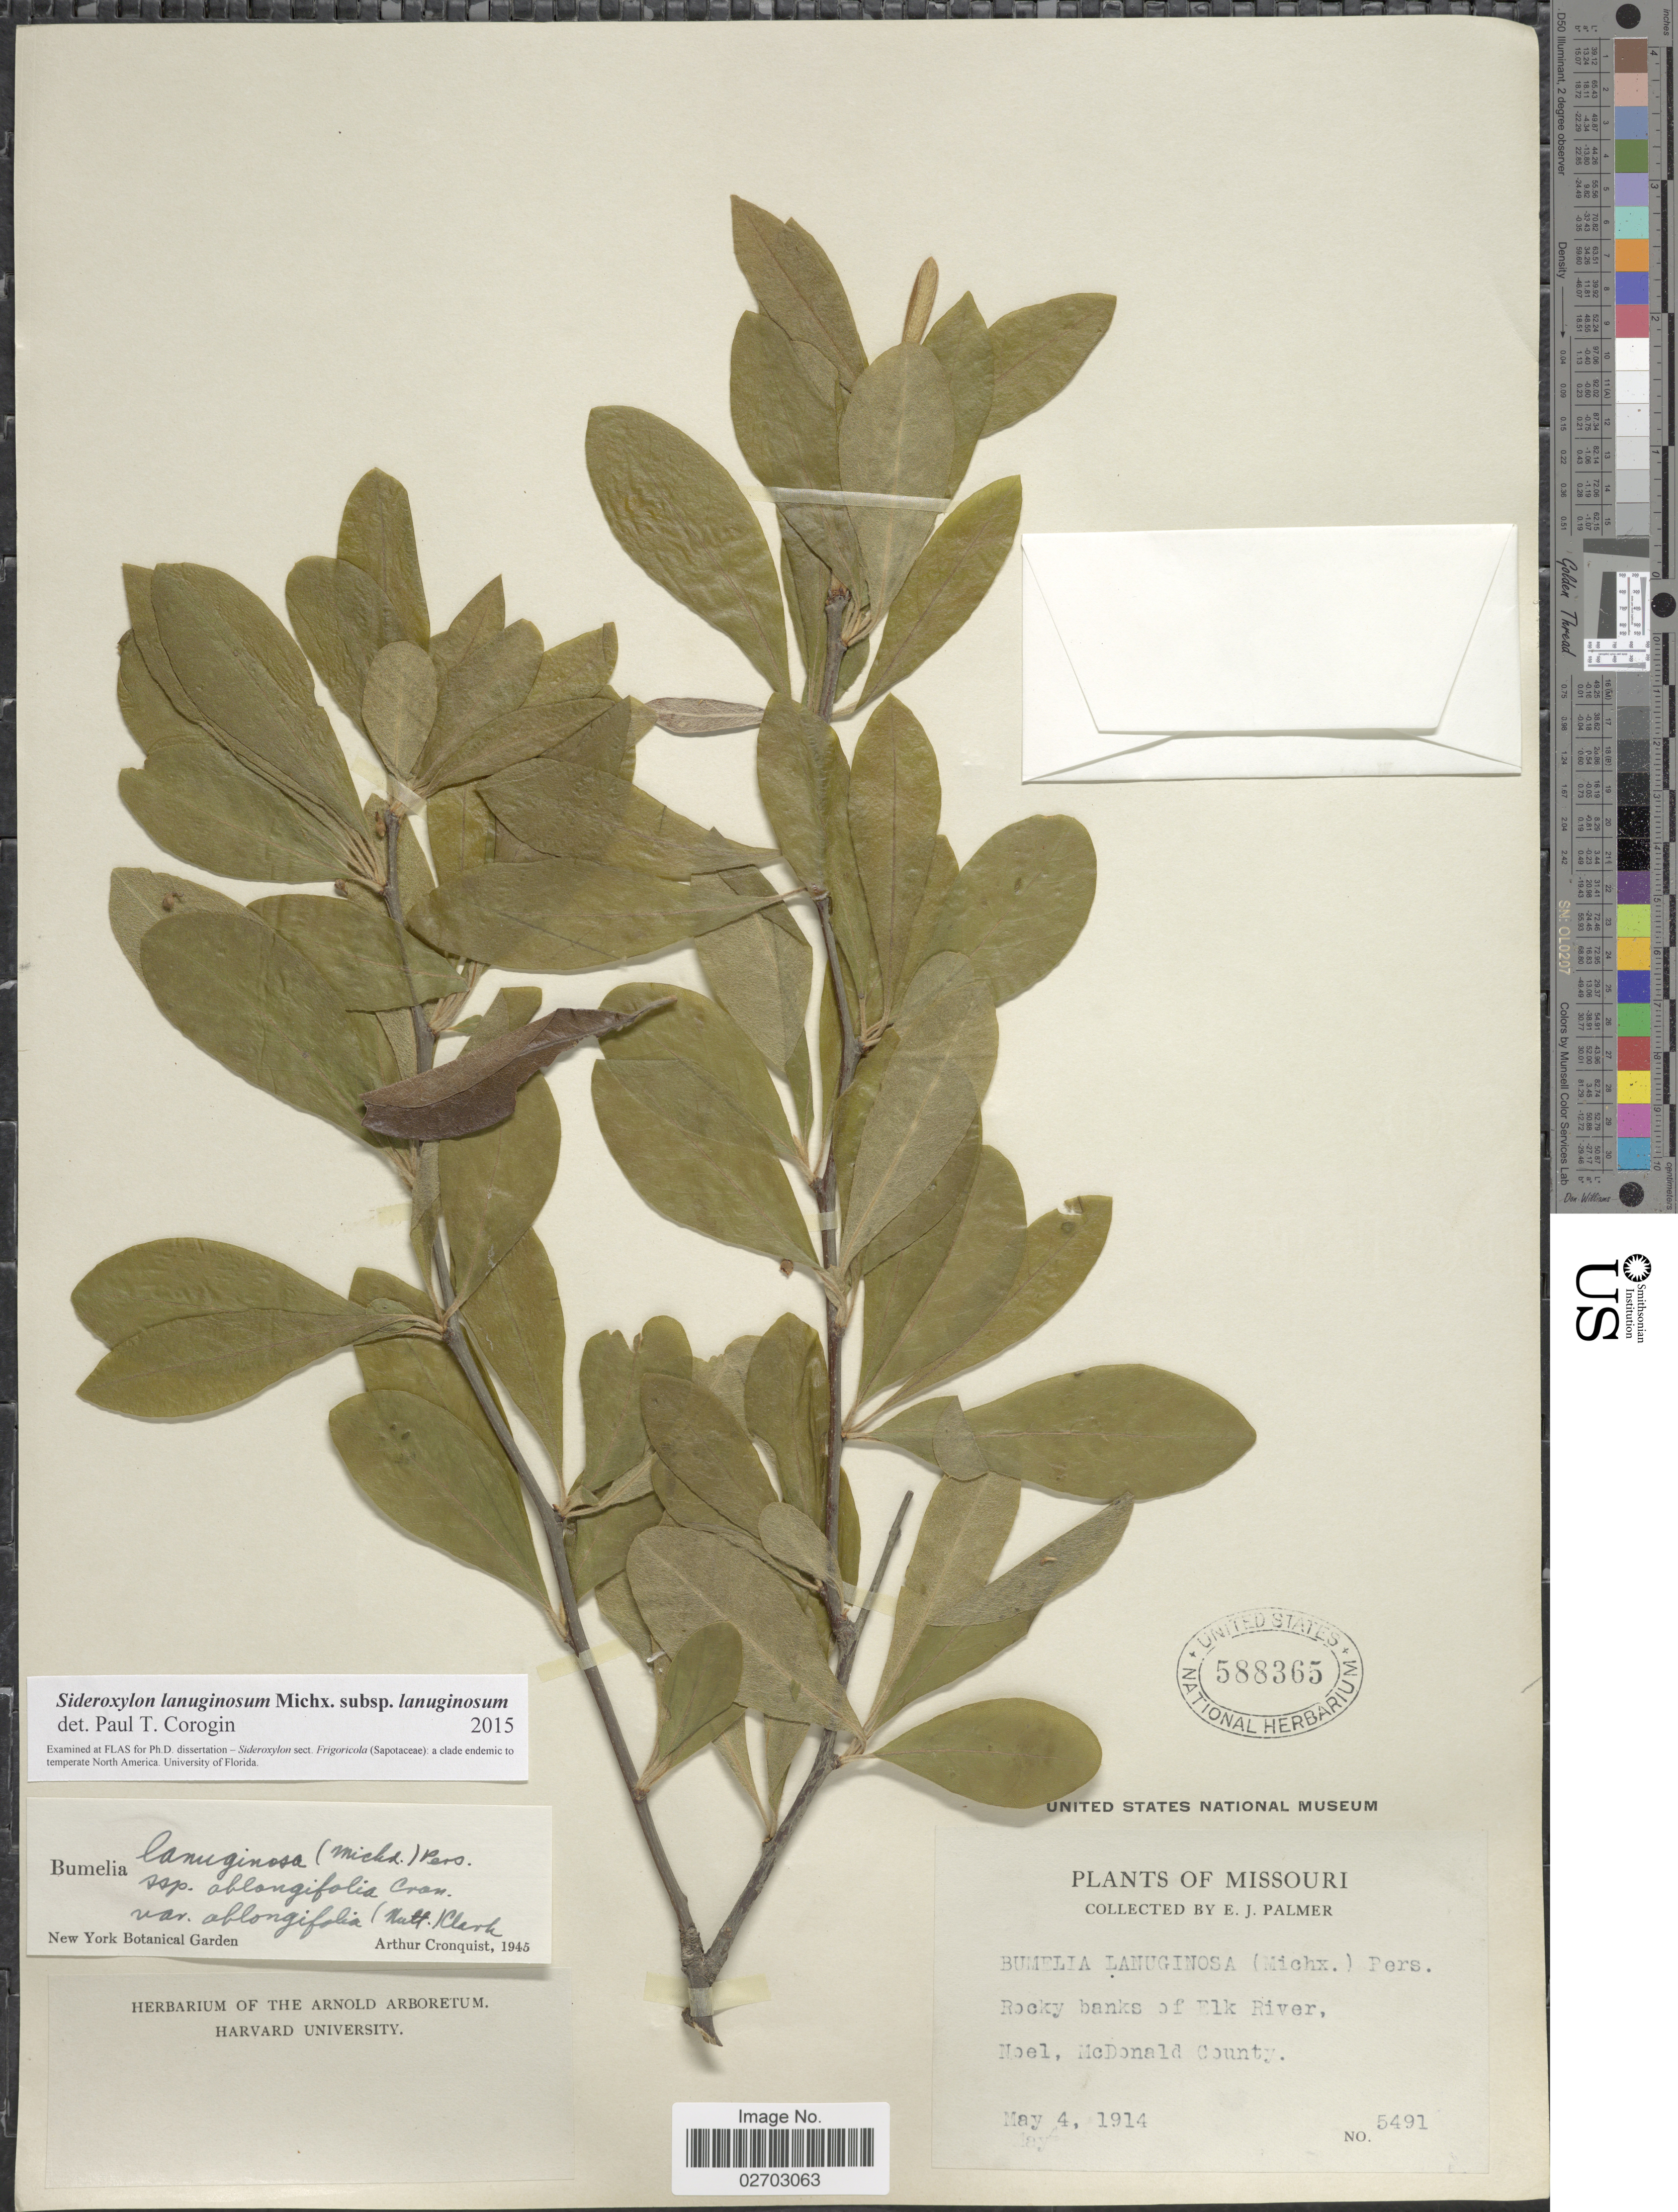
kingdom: Plantae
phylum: Tracheophyta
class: Magnoliopsida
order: Ericales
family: Sapotaceae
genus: Sideroxylon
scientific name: Sideroxylon lanuginosum subsp. lanuginosum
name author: Michx.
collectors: E. J. Palmer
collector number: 5491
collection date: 1914-05-04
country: United States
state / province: Missouri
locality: Rocky banks of Elk River, Noel, McDonald County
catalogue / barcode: US 588365